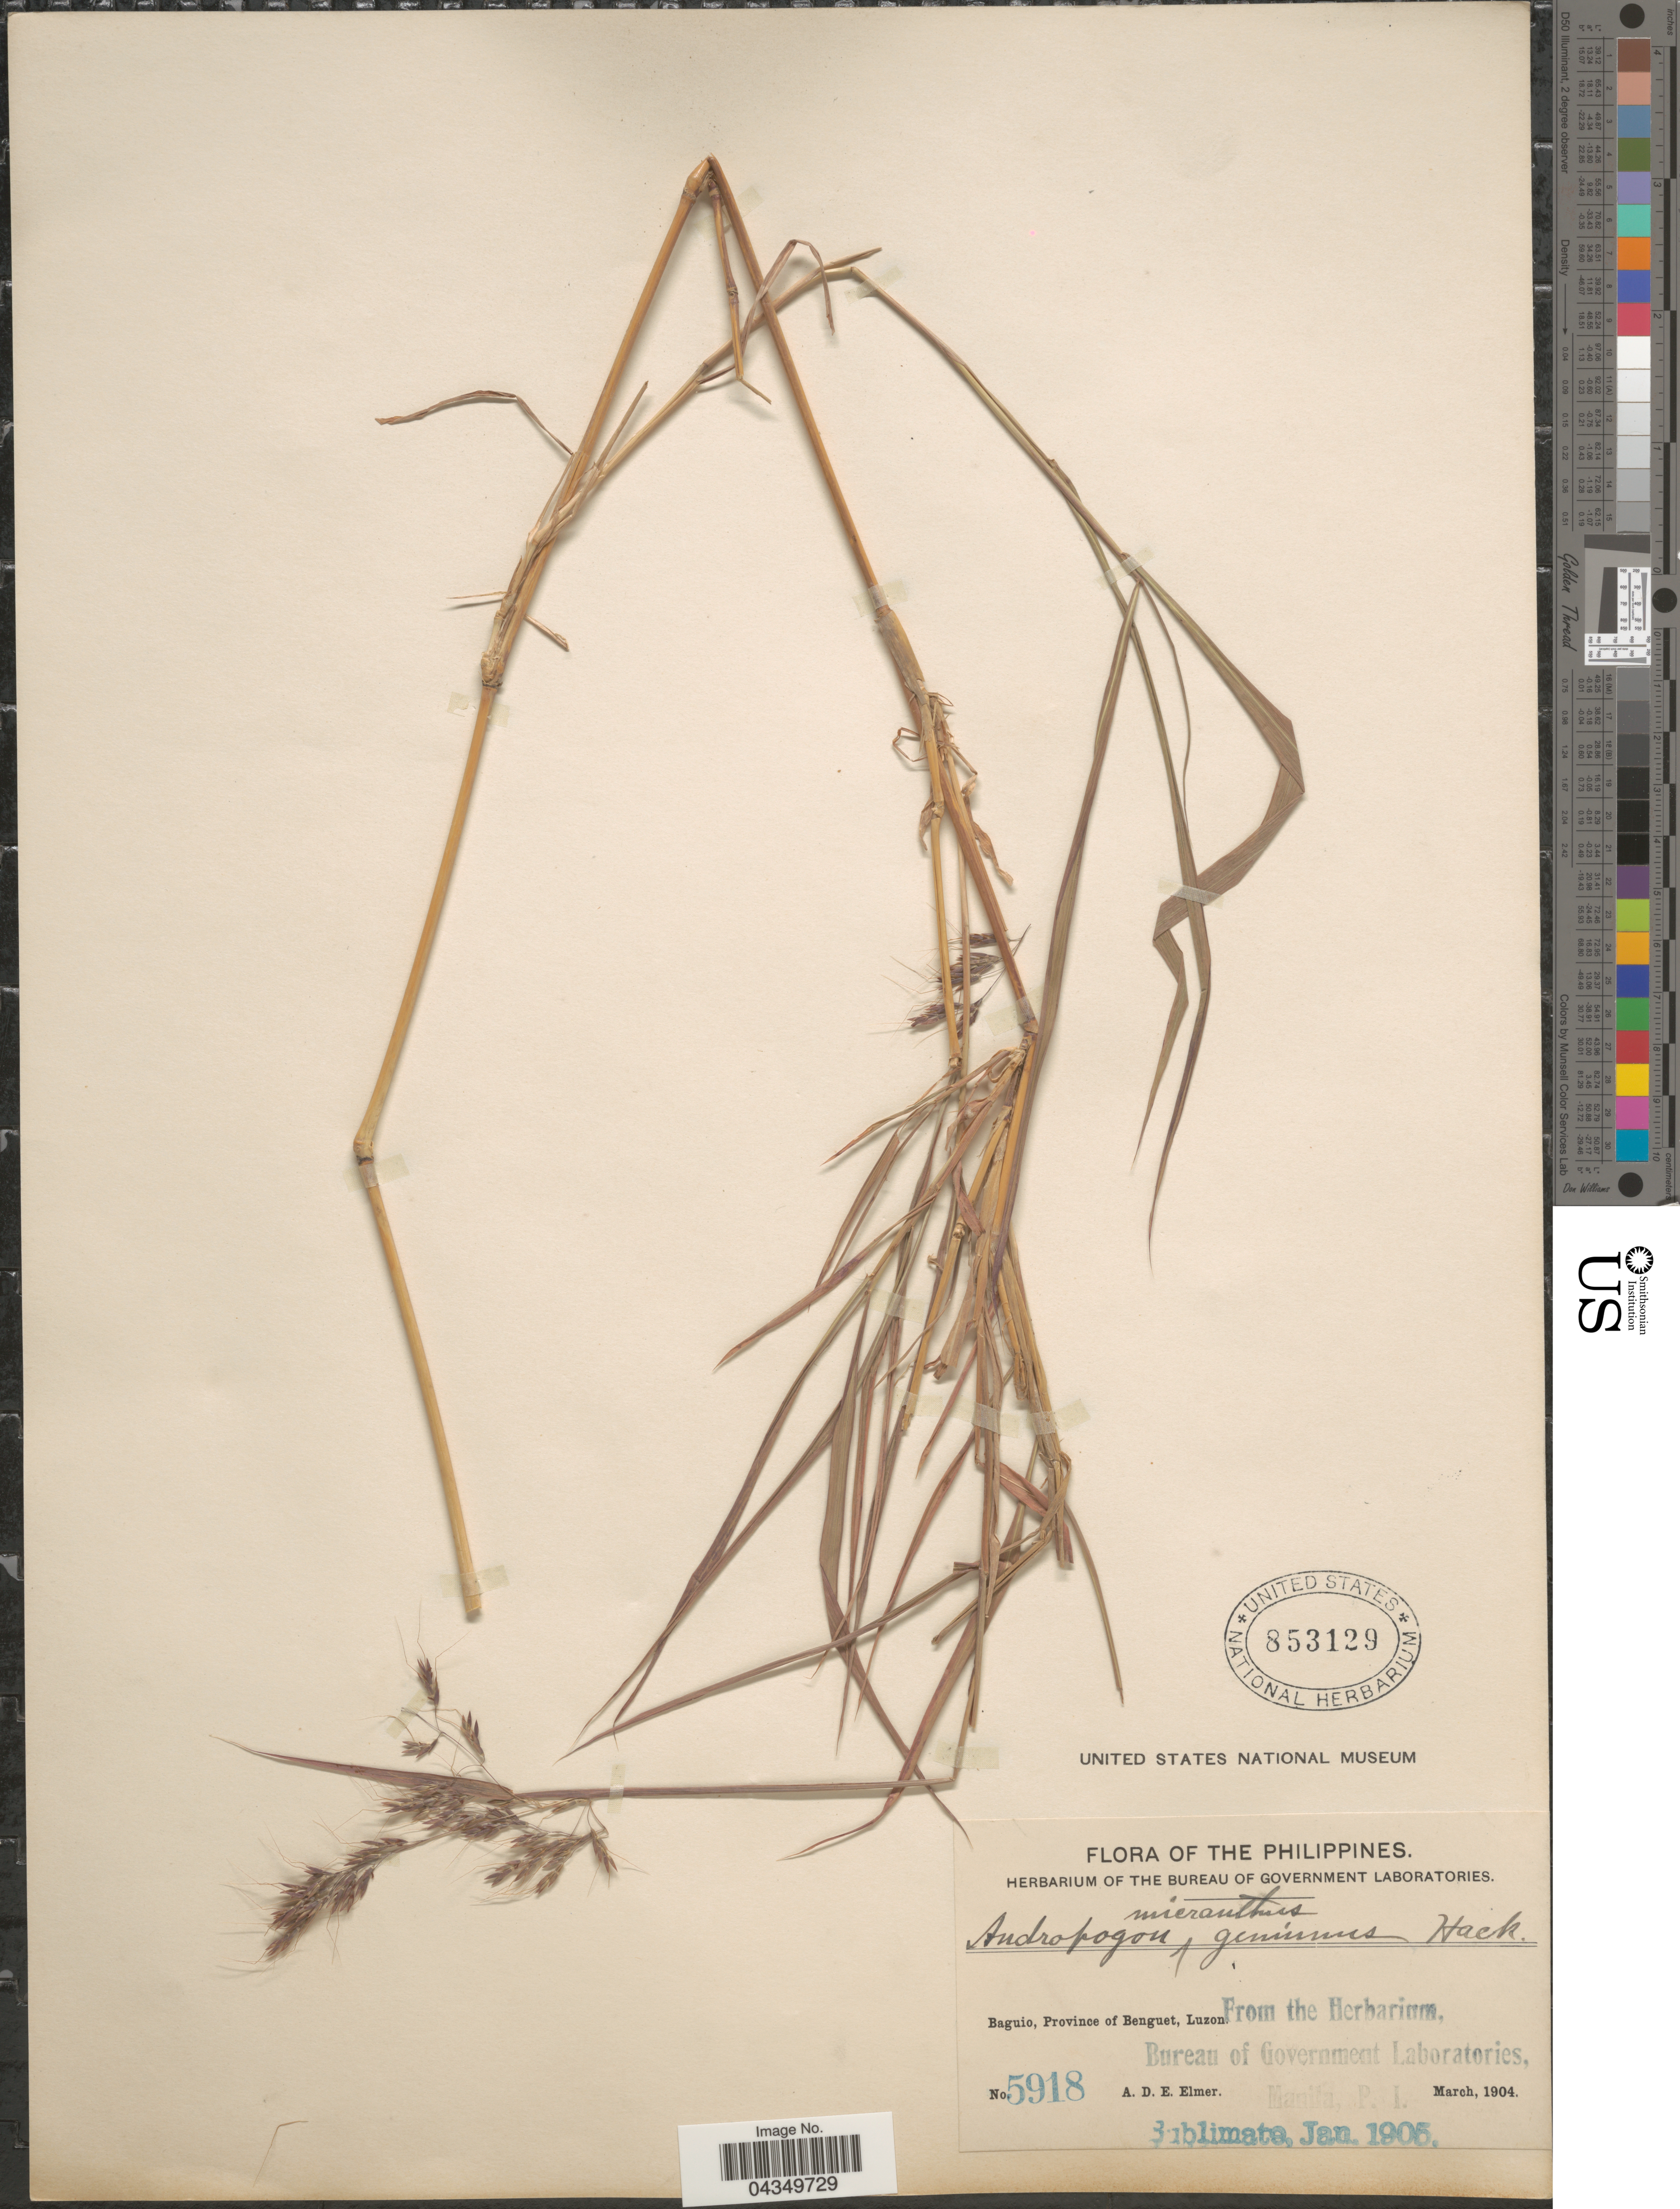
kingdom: Plantae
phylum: Tracheophyta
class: Liliopsida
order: Poales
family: Poaceae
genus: Capillipedium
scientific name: Capillipedium parviflorum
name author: (R. Br.) Stapf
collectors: A. D. E. Elmer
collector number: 5918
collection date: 1904-03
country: Philippines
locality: Baguio, Province of Benguet, Luzon.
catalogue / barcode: US 853129